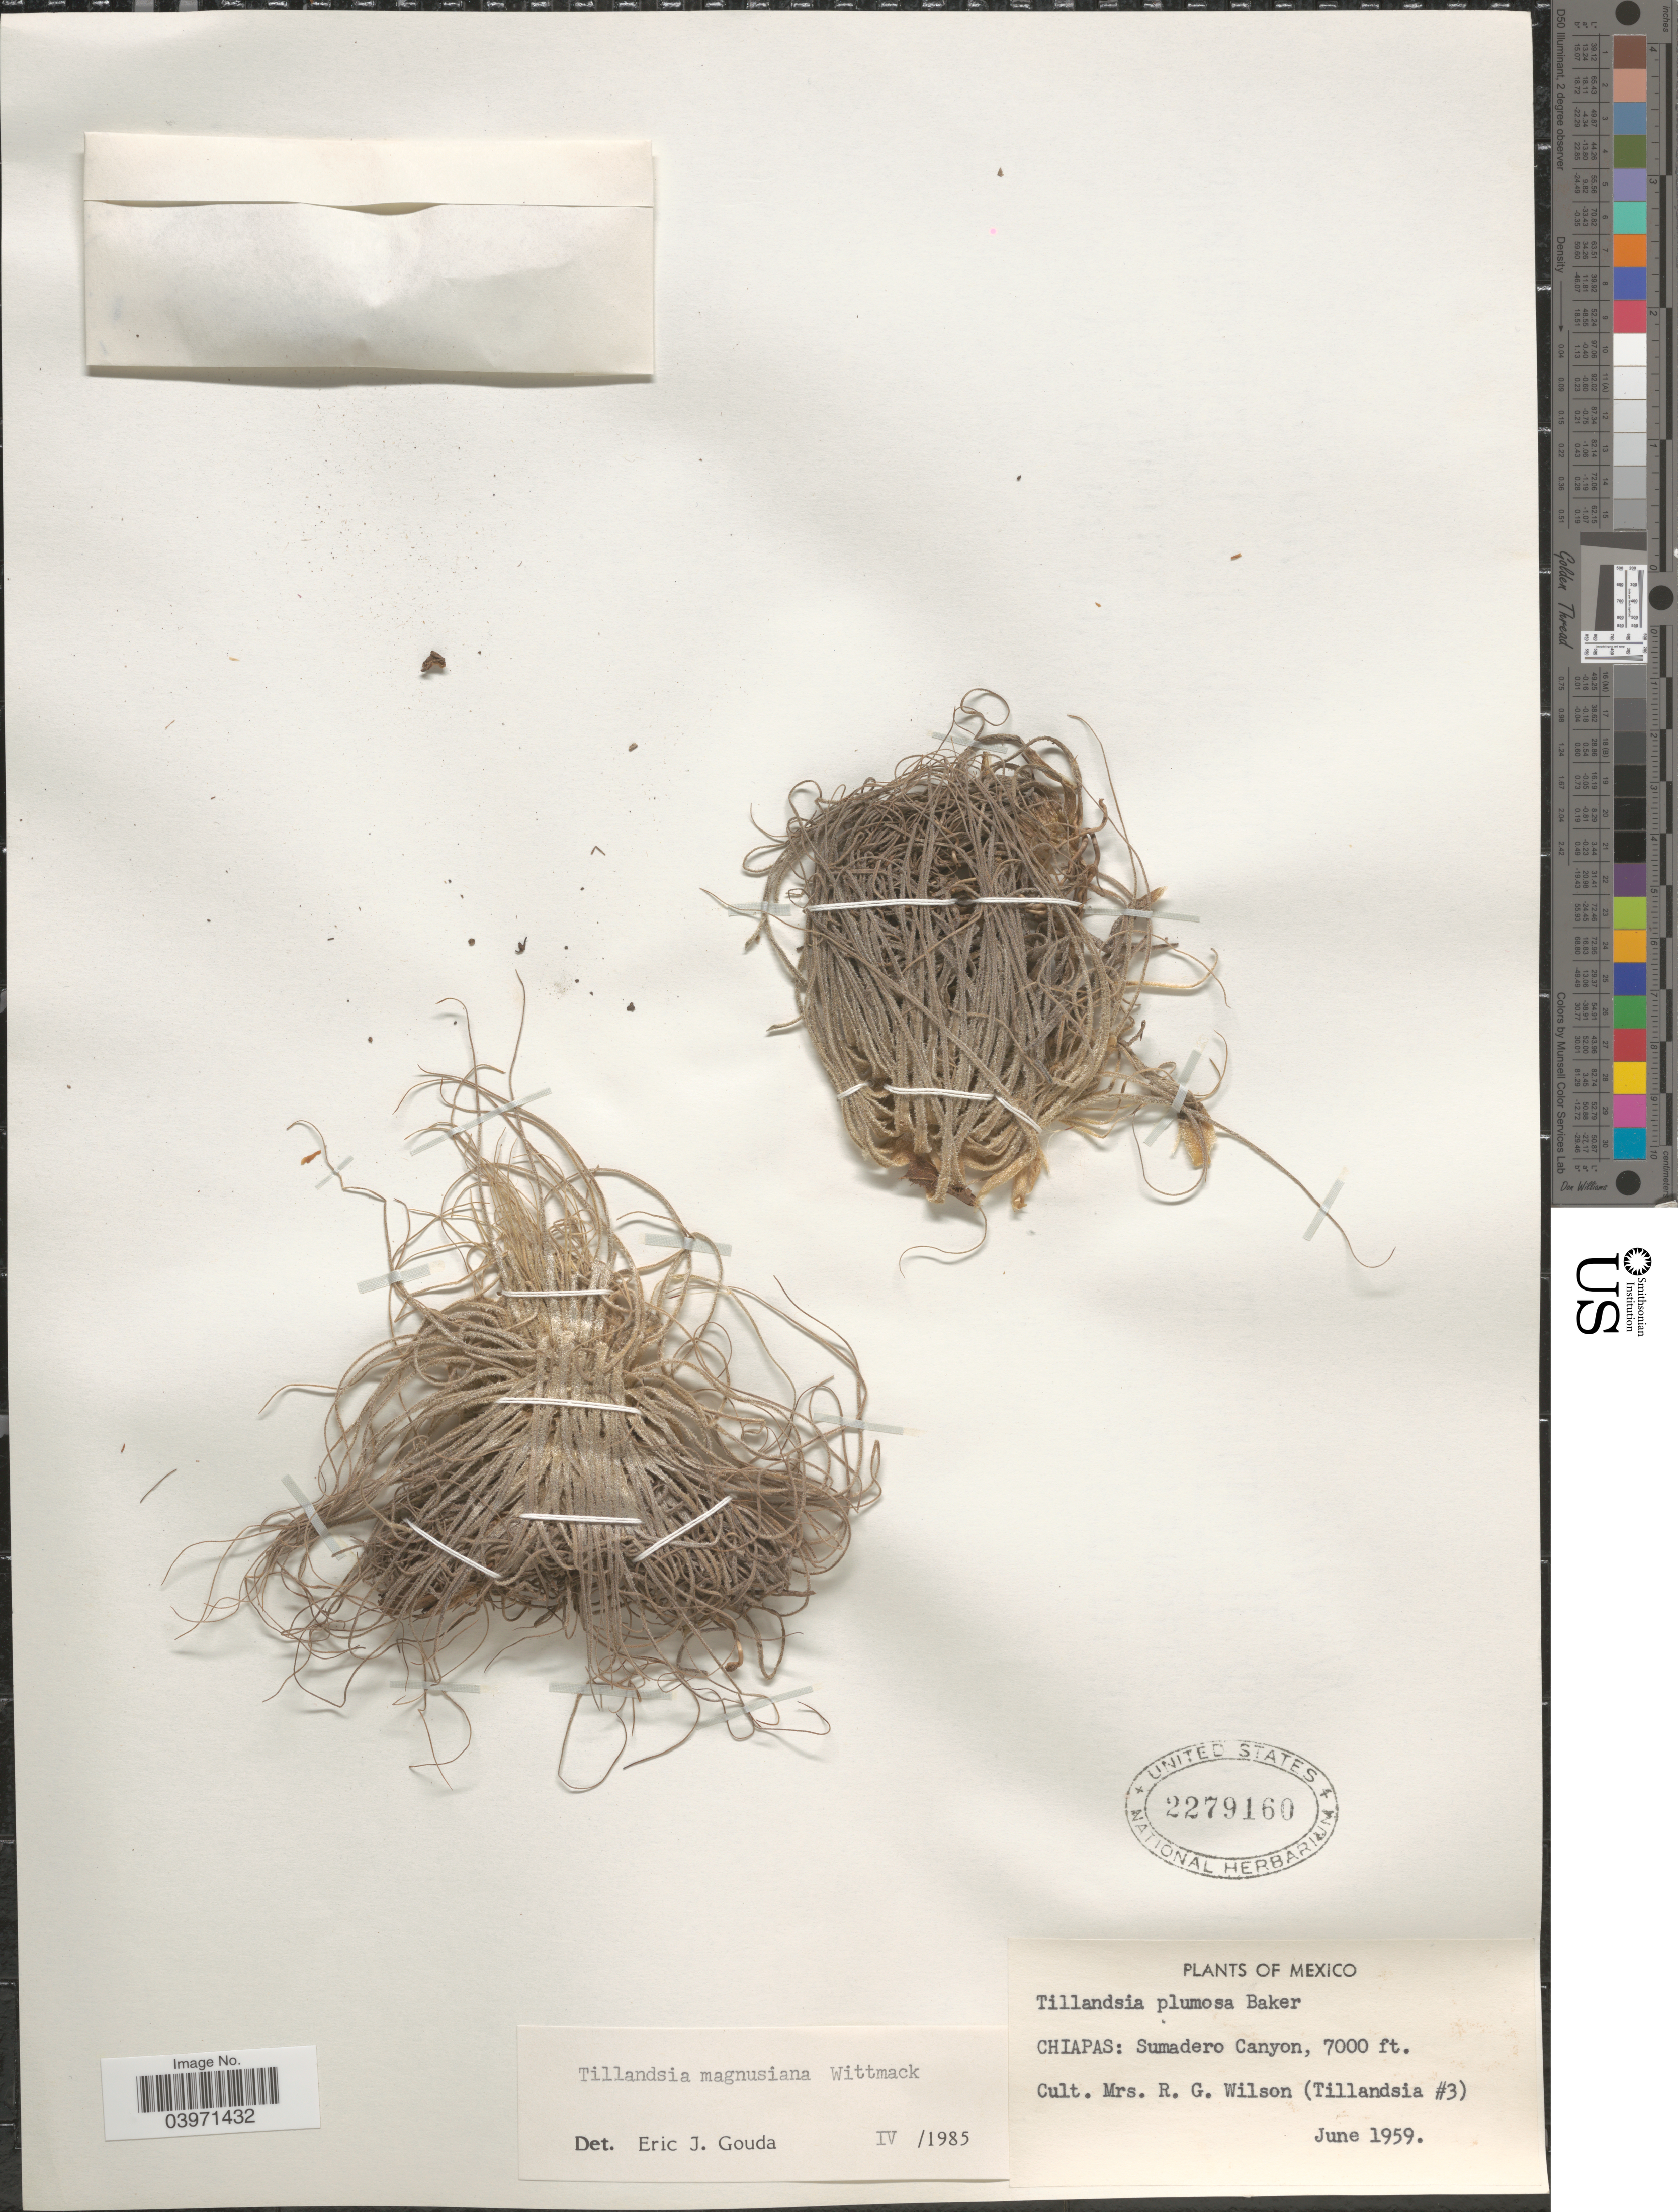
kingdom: Plantae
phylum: Tracheophyta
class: Liliopsida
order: Poales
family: Bromeliaceae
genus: Tillandsia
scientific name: Tillandsia magnusiana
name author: Wittm.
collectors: R. G. Wilson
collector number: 3?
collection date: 1959-06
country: Mexico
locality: Sumadero Canyon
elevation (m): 2134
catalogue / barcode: US 2279160